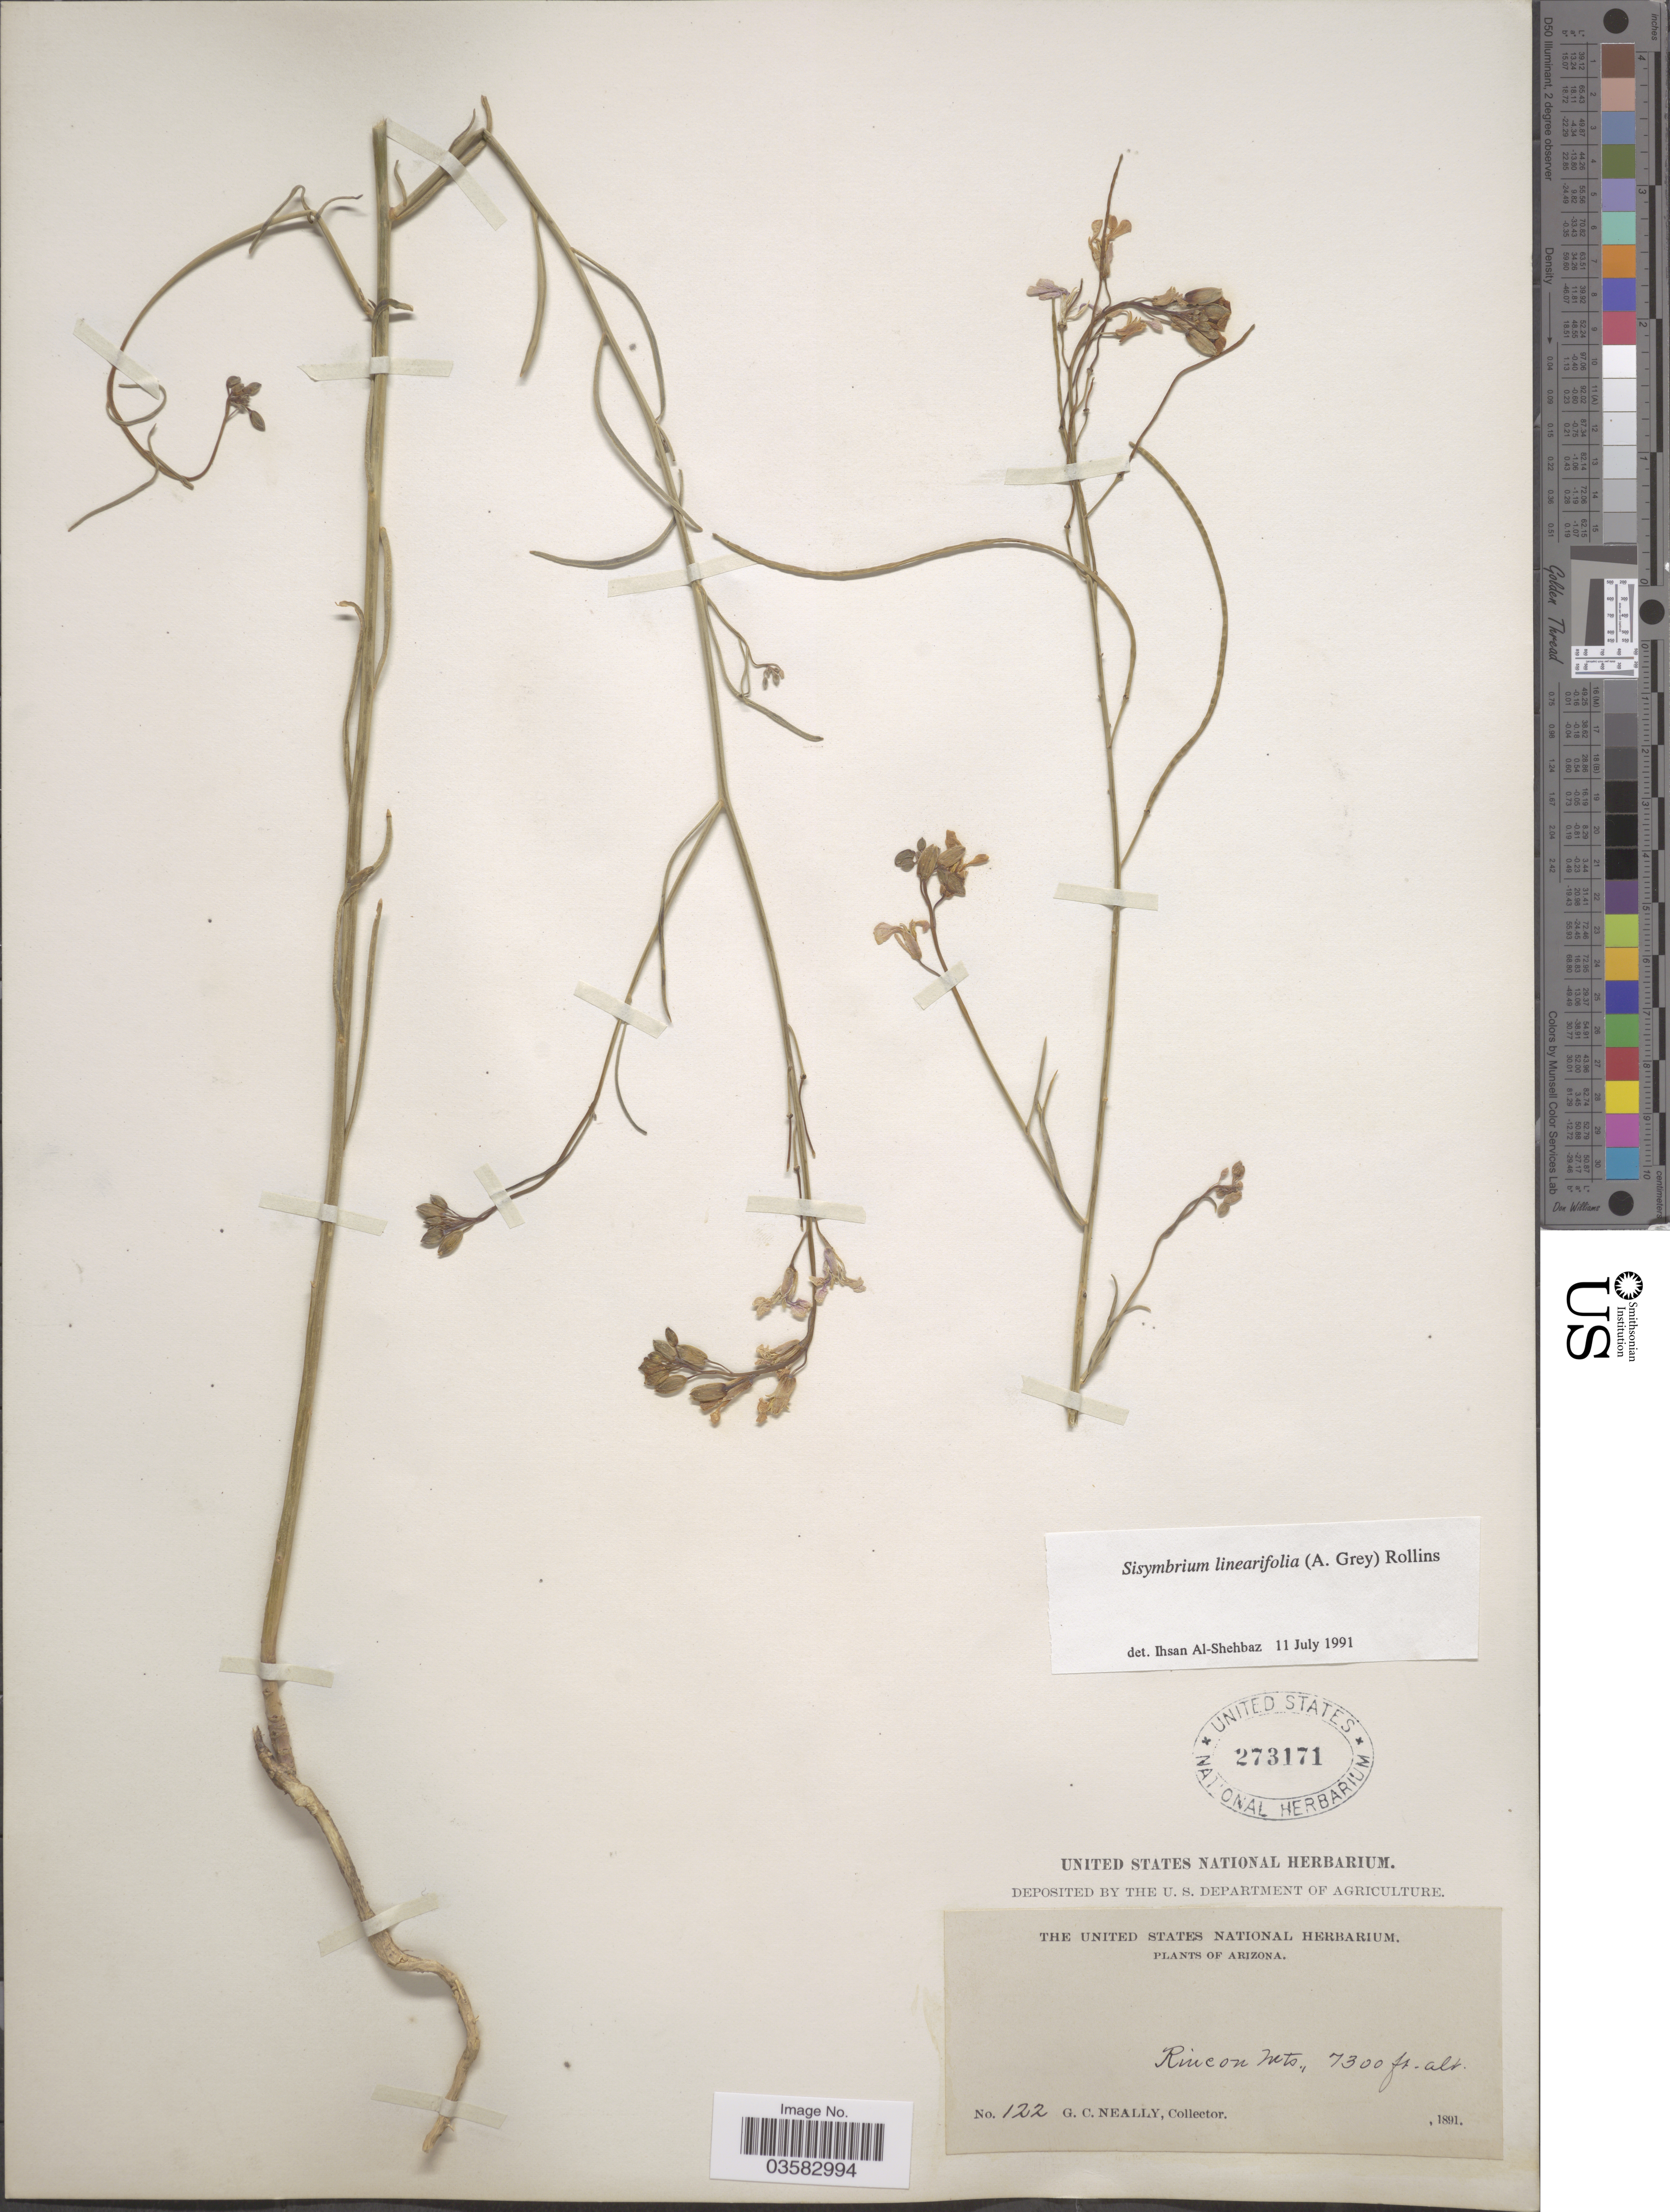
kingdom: Plantae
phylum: Tracheophyta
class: Magnoliopsida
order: Brassicales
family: Brassicaceae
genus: Sisymbrium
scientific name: Sisymbrium linearifolium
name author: (A. Gray) Payson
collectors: G. Neally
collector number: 122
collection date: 1891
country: United States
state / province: Arizona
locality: Rincon Mts.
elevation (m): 2225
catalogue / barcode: US 273171